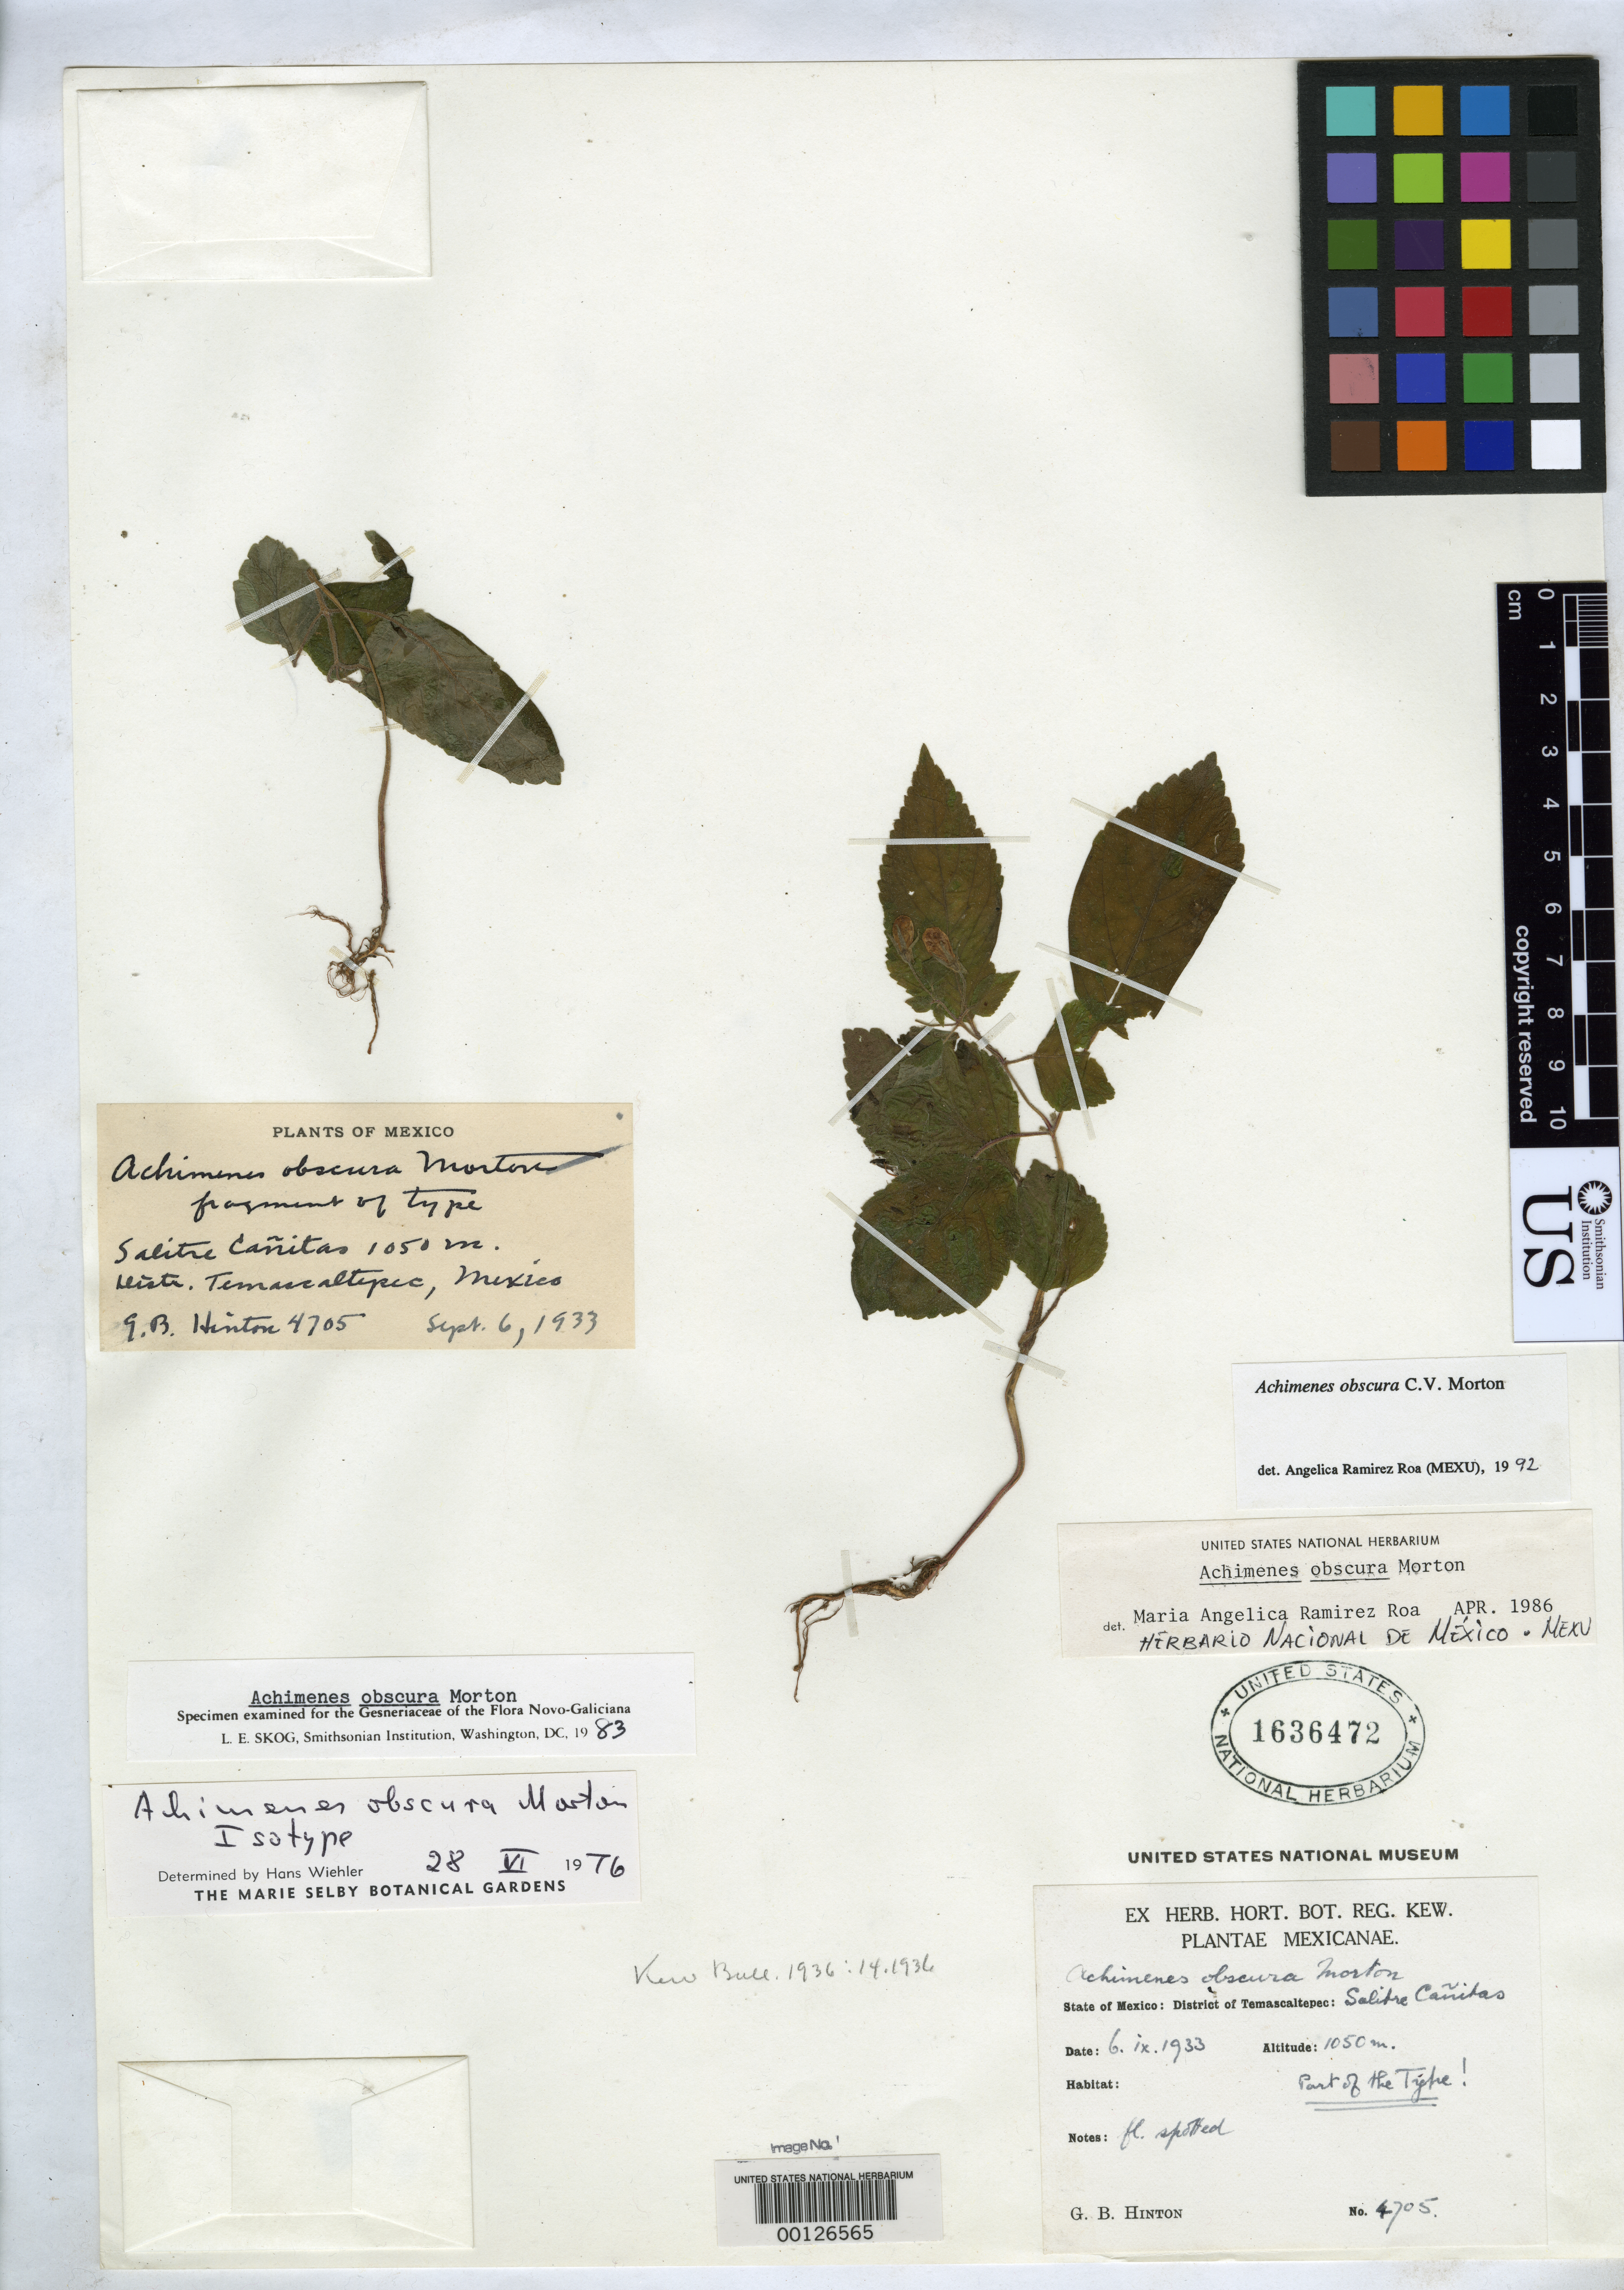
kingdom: Plantae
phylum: Tracheophyta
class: Magnoliopsida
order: Lamiales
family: Gesneriaceae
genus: Achimenes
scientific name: Achimenes obscura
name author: C.V. Morton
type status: Isotype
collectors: G. B. Hinton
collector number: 4705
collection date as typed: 06 Sep 1933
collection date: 1933-09-06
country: Mexico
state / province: México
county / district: Temascaltepec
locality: Salitre Canitas.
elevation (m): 1050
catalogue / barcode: US 1636472